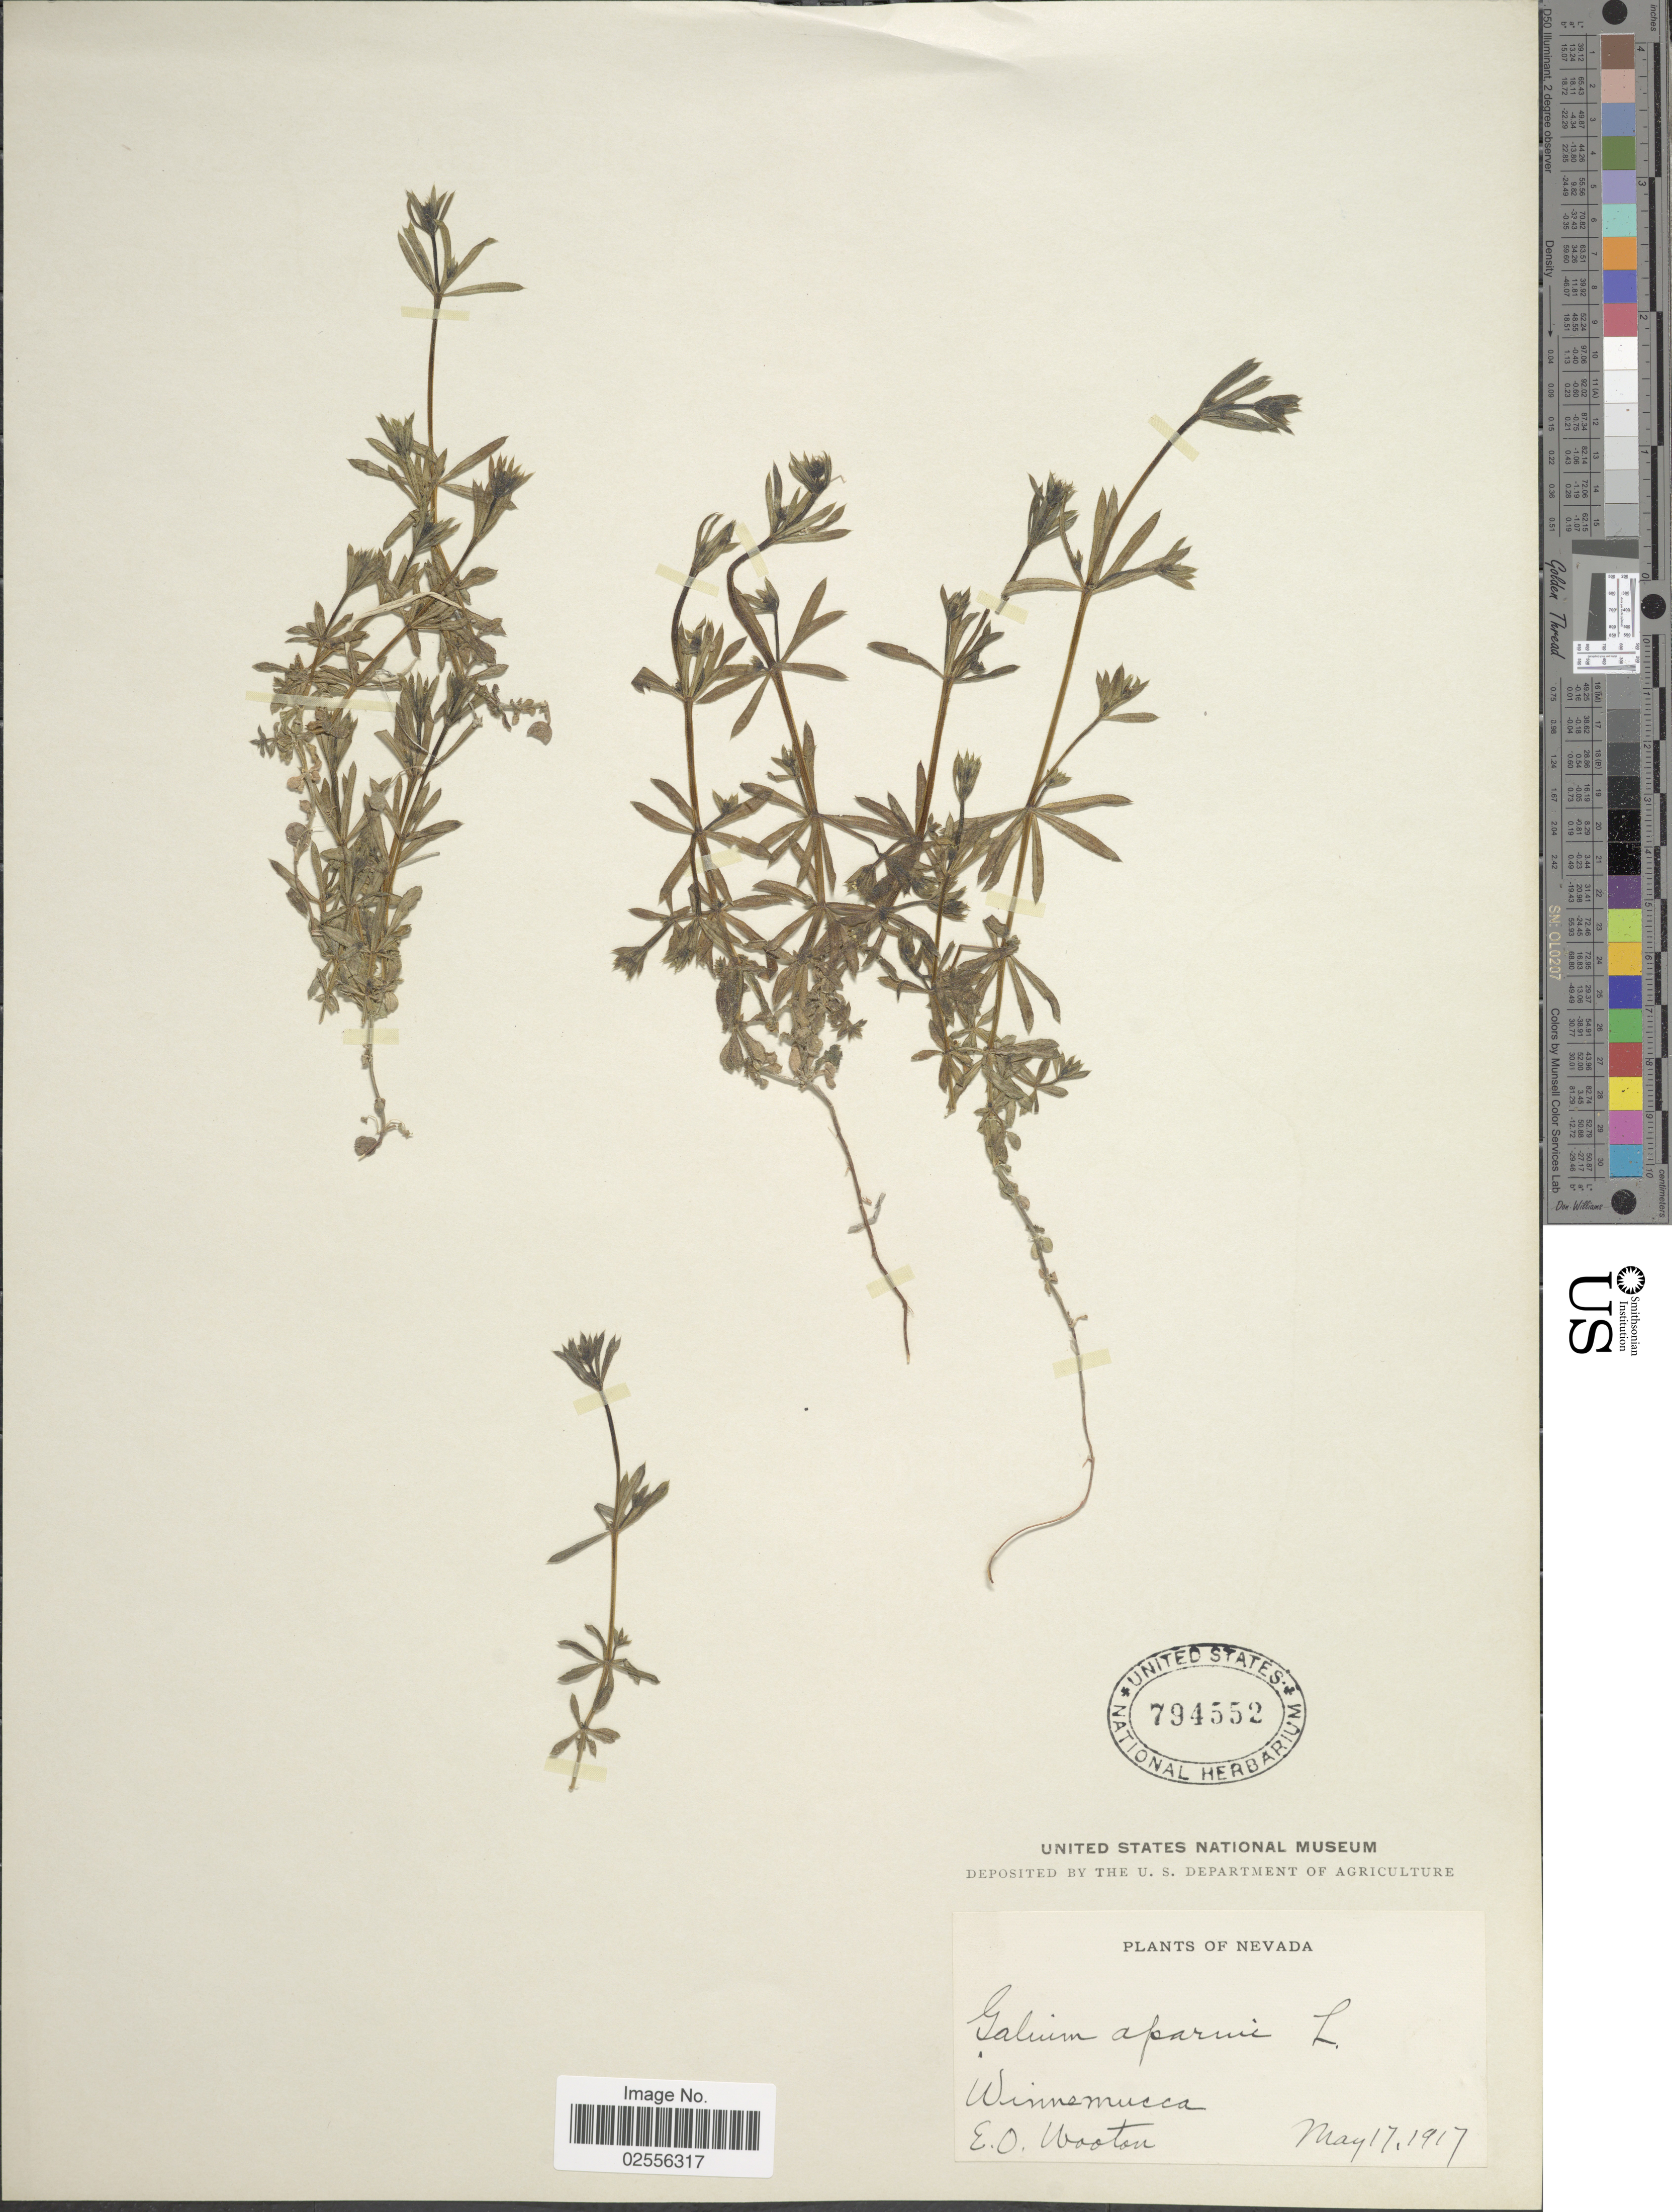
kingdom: Plantae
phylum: Tracheophyta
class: Magnoliopsida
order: Gentianales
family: Rubiaceae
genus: Galium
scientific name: Galium aparine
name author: L.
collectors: E. O. Wooton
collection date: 1917-05-17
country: United States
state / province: Nevada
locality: Winnemucca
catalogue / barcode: US 794552